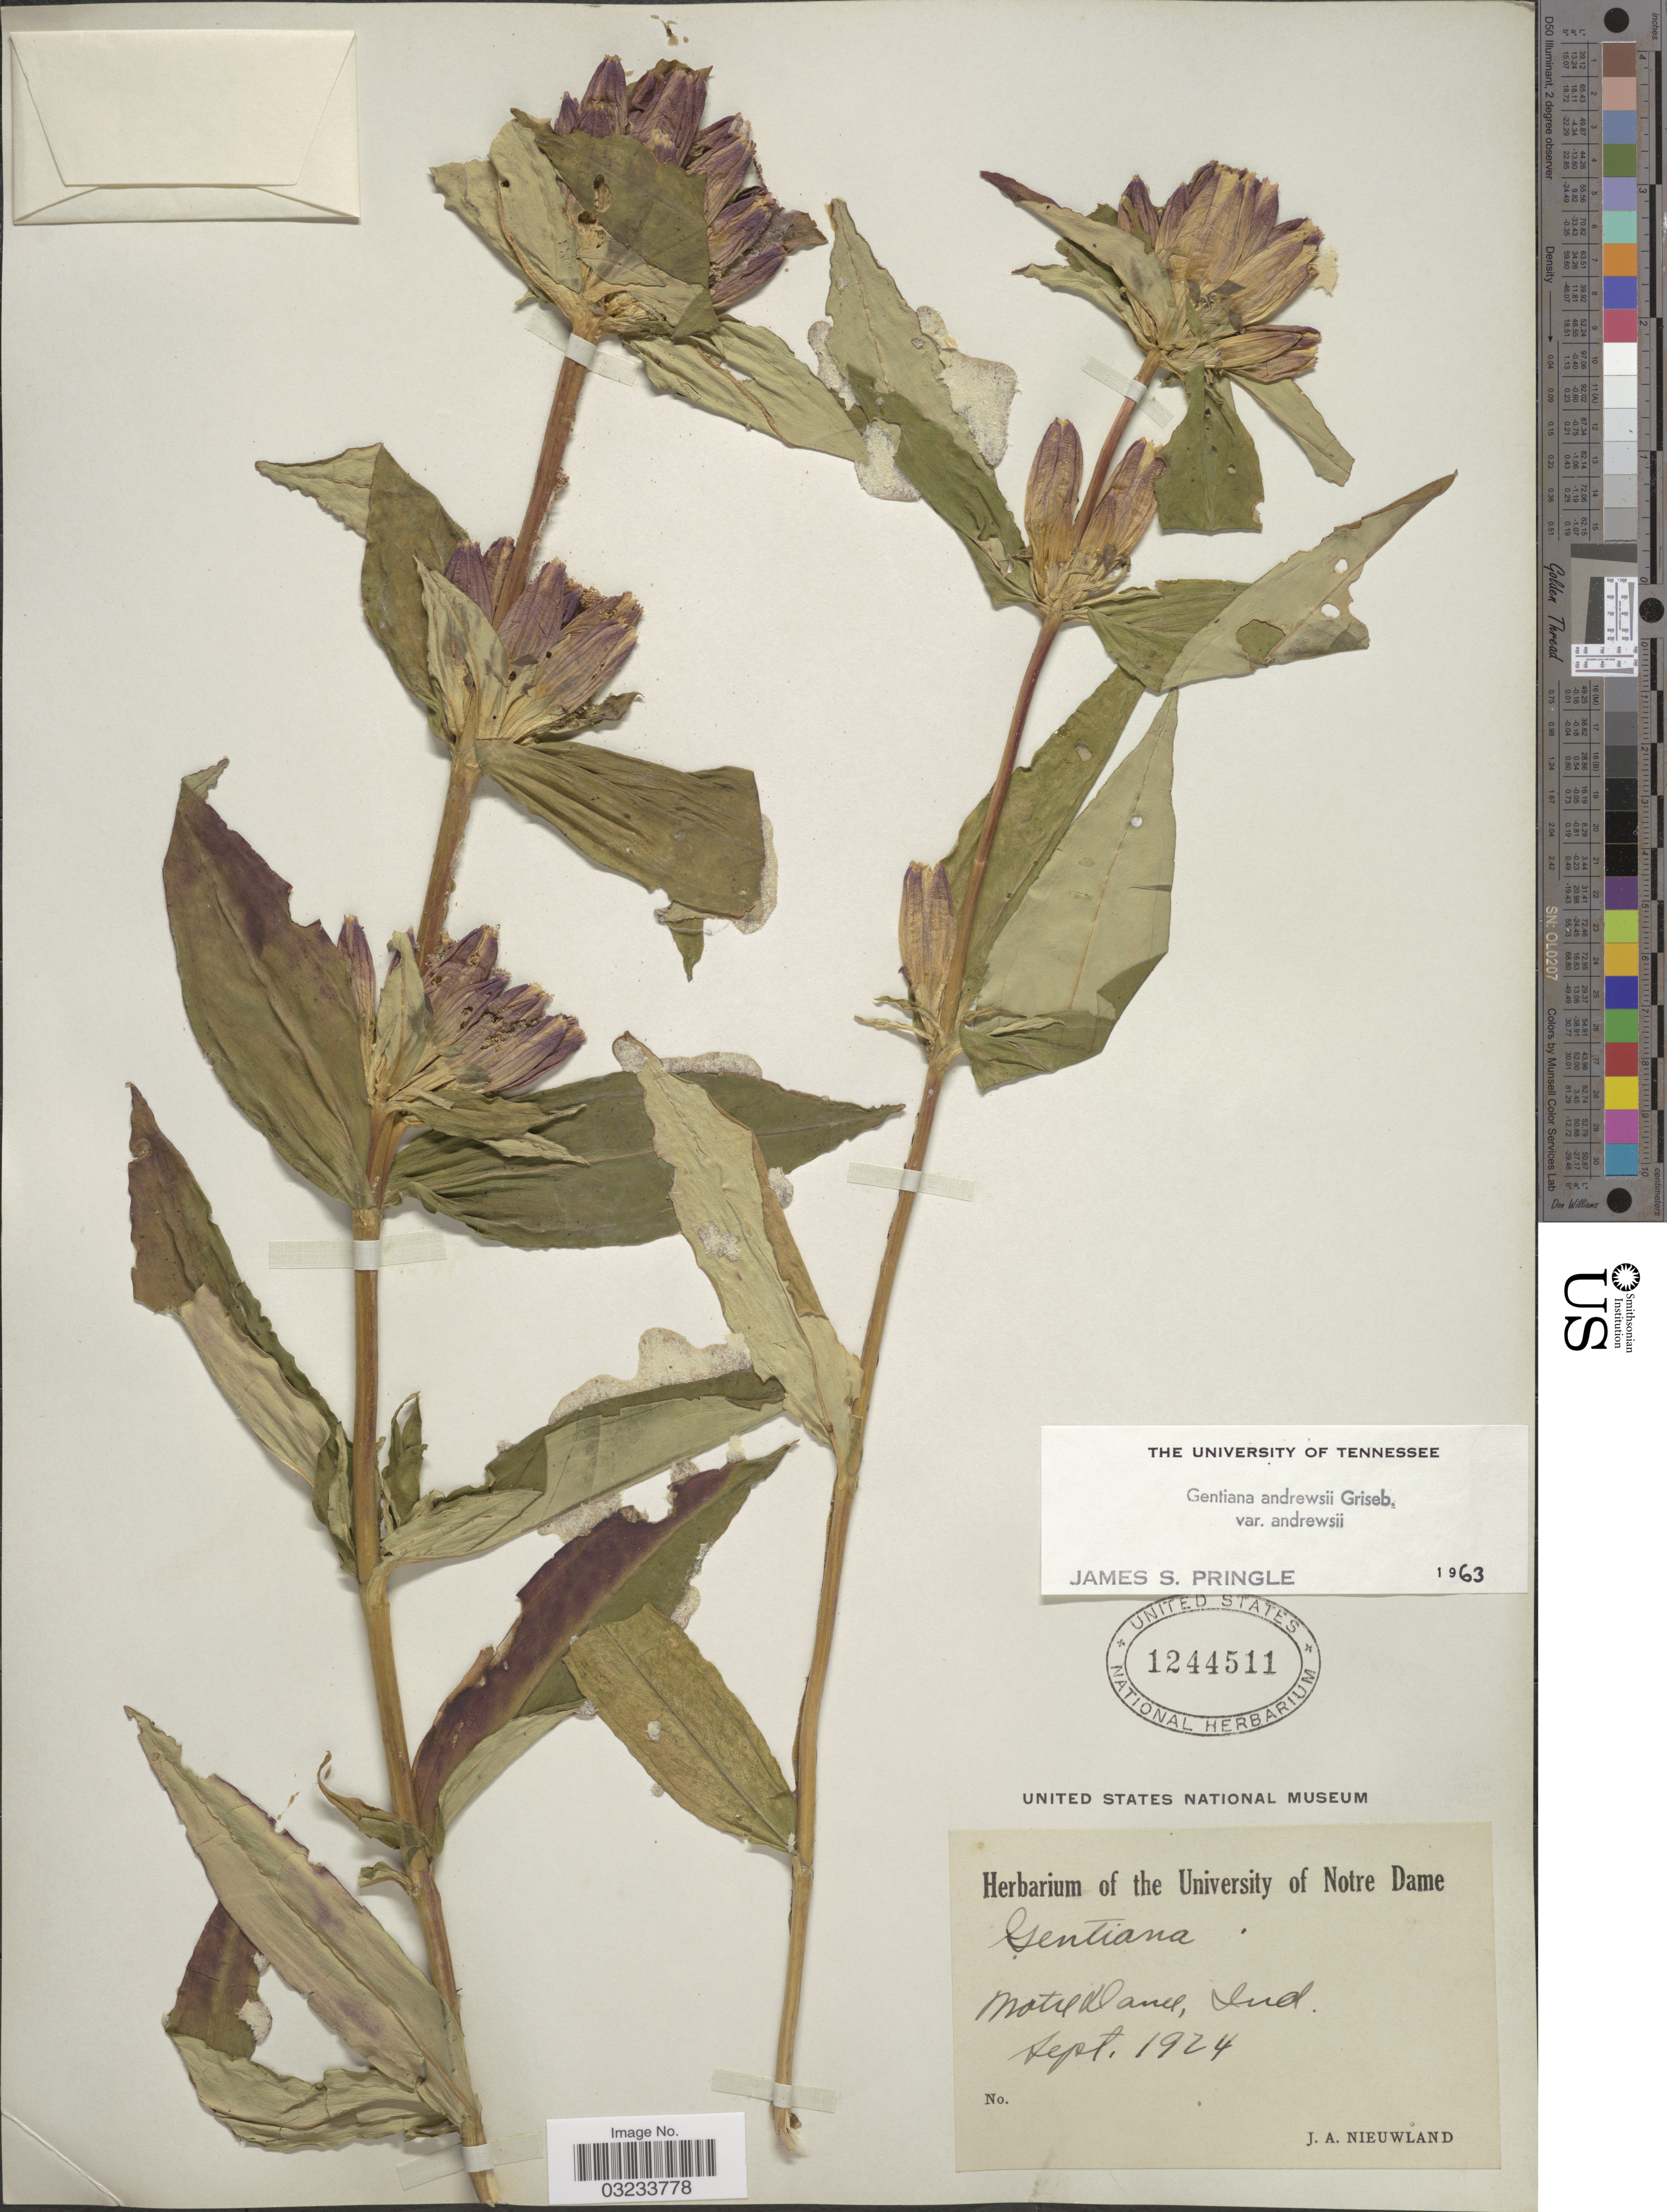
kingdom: Plantae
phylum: Tracheophyta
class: Magnoliopsida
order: Gentianales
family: Gentianaceae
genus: Gentiana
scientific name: Gentiana andrewsii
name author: Griseb.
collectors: J. A. Nieuwland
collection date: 1924-09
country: United States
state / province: Indiana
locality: Norte Dame.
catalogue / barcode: US 1244511